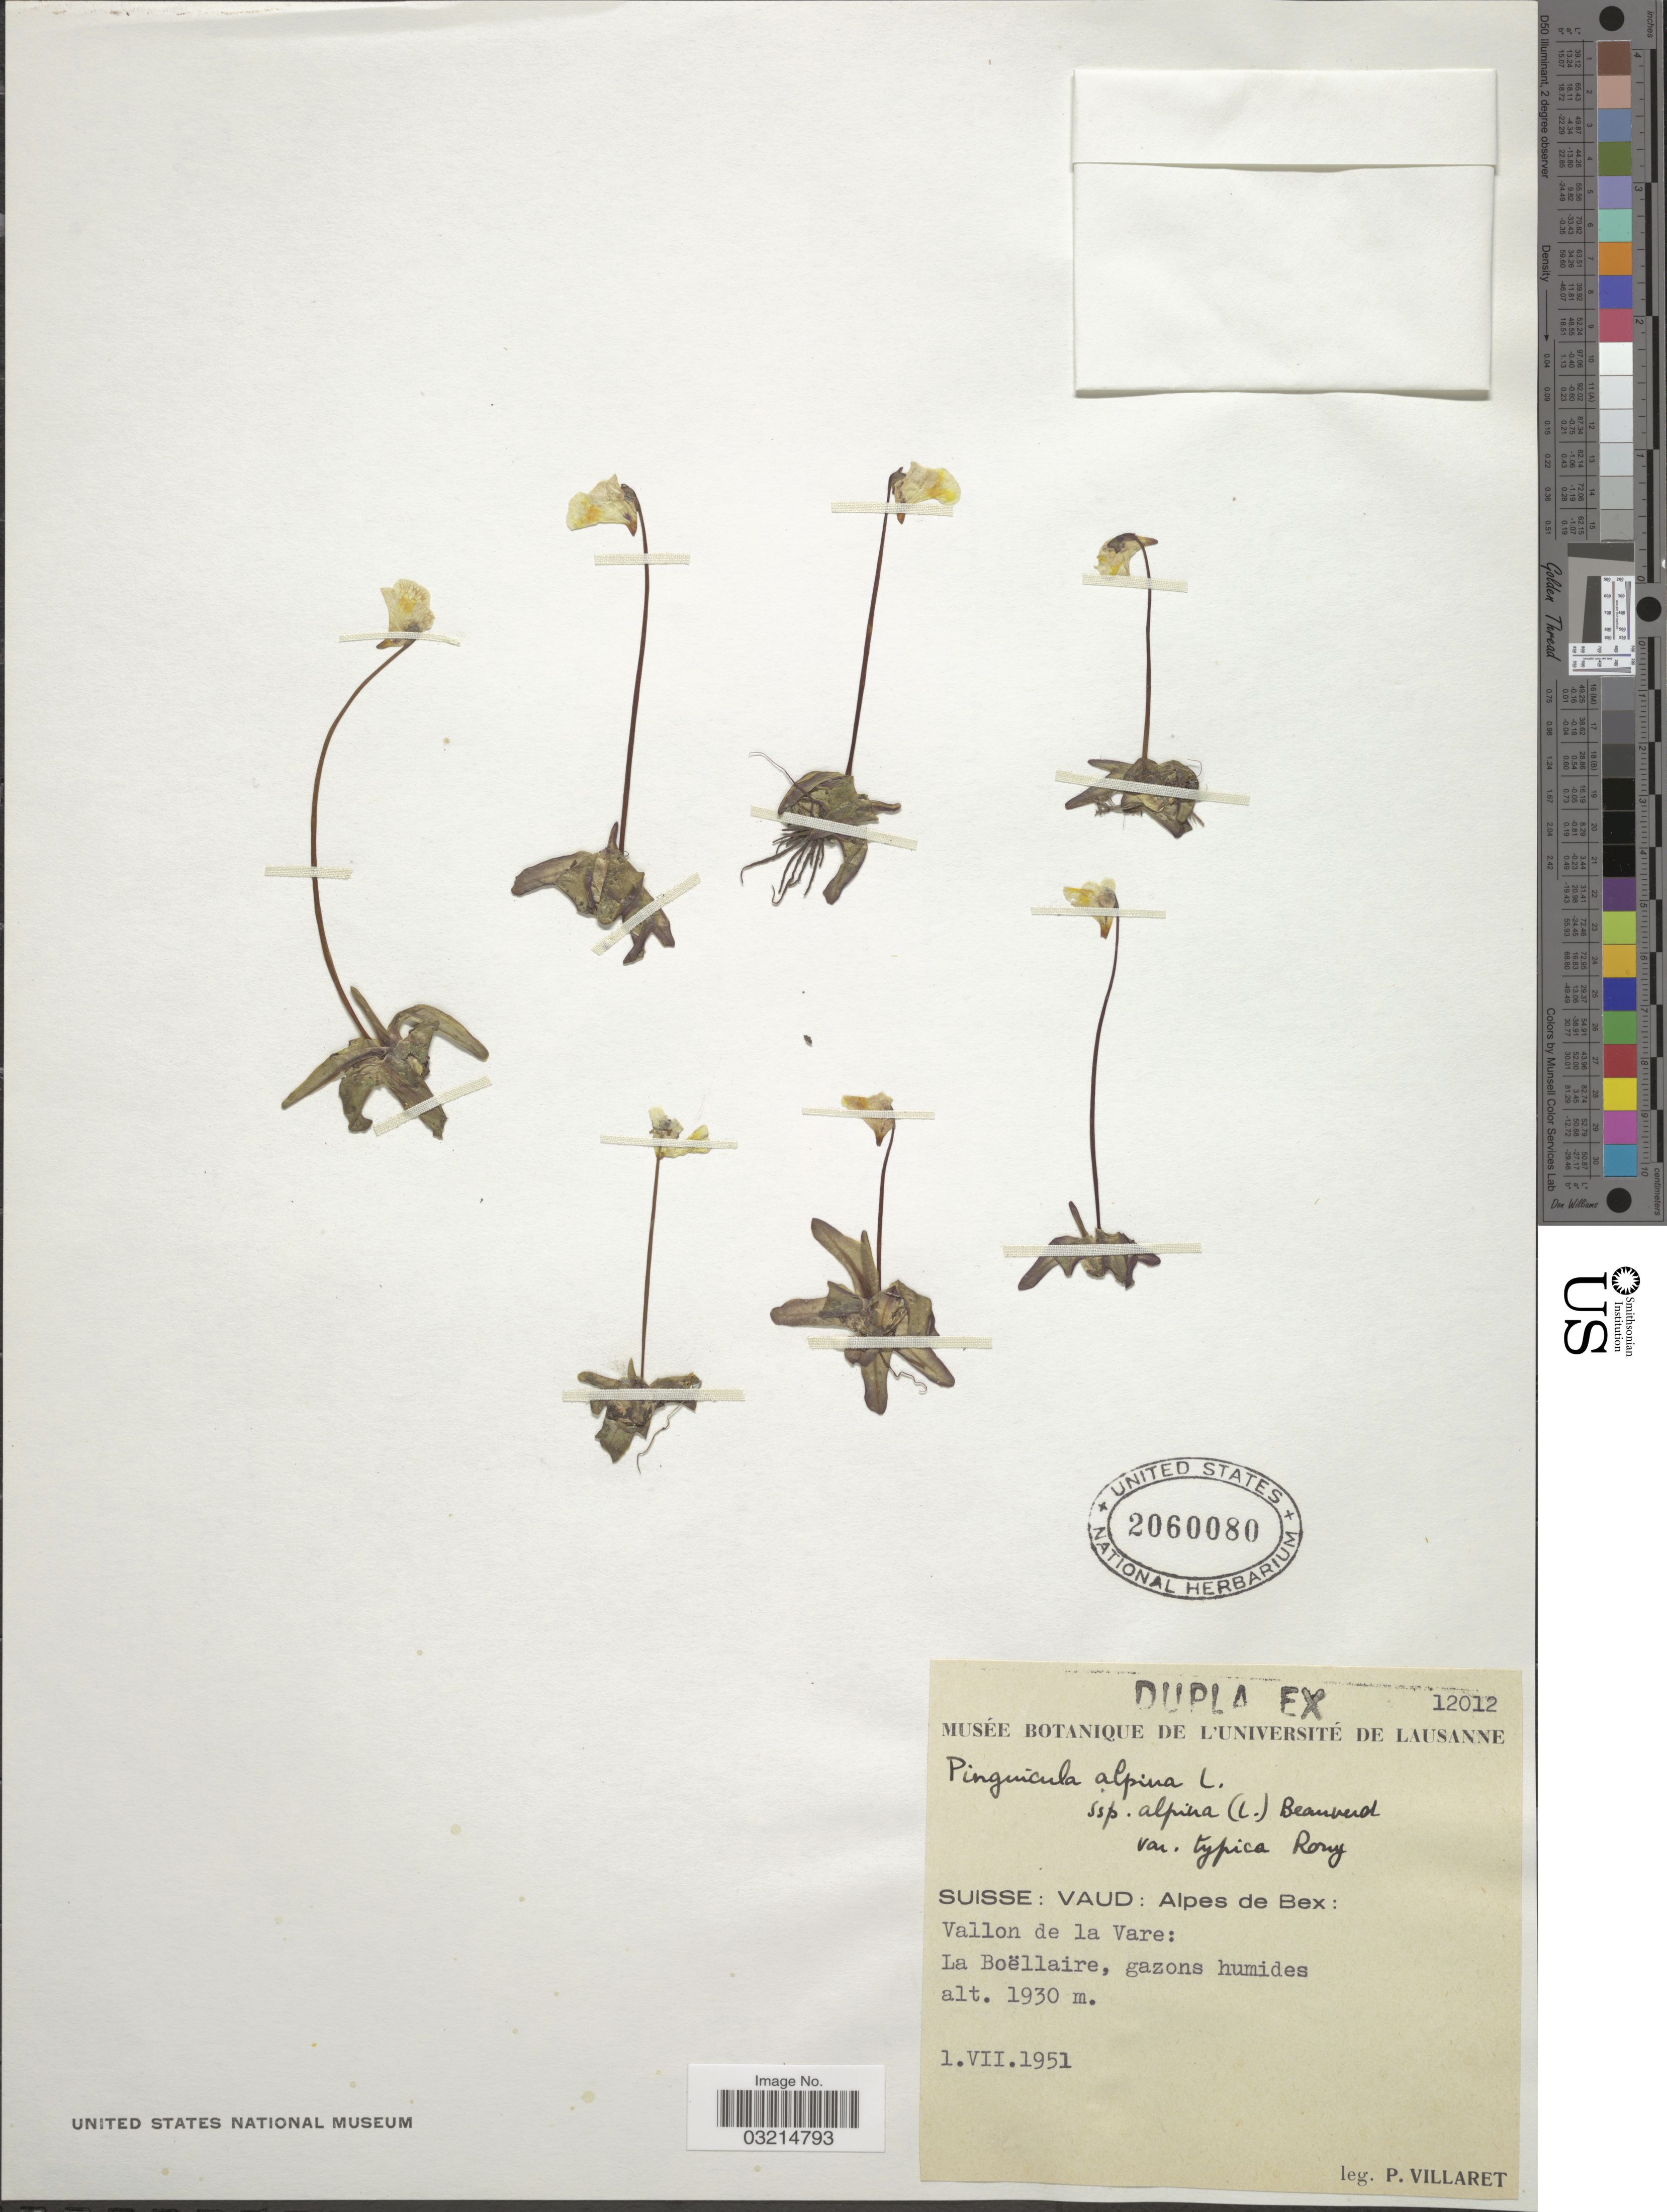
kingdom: Plantae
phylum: Tracheophyta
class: Magnoliopsida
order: Lamiales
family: Lentibulariaceae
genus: Pinguicula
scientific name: Pinguicula alpina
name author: Jacq.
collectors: P. Villaret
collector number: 12012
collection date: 1951-07-01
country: Switzerland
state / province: Vaud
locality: Alpes de Bex: Vallon de la Vare: La Boëllaire, gazons humides.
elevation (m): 1930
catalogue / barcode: US 2060080